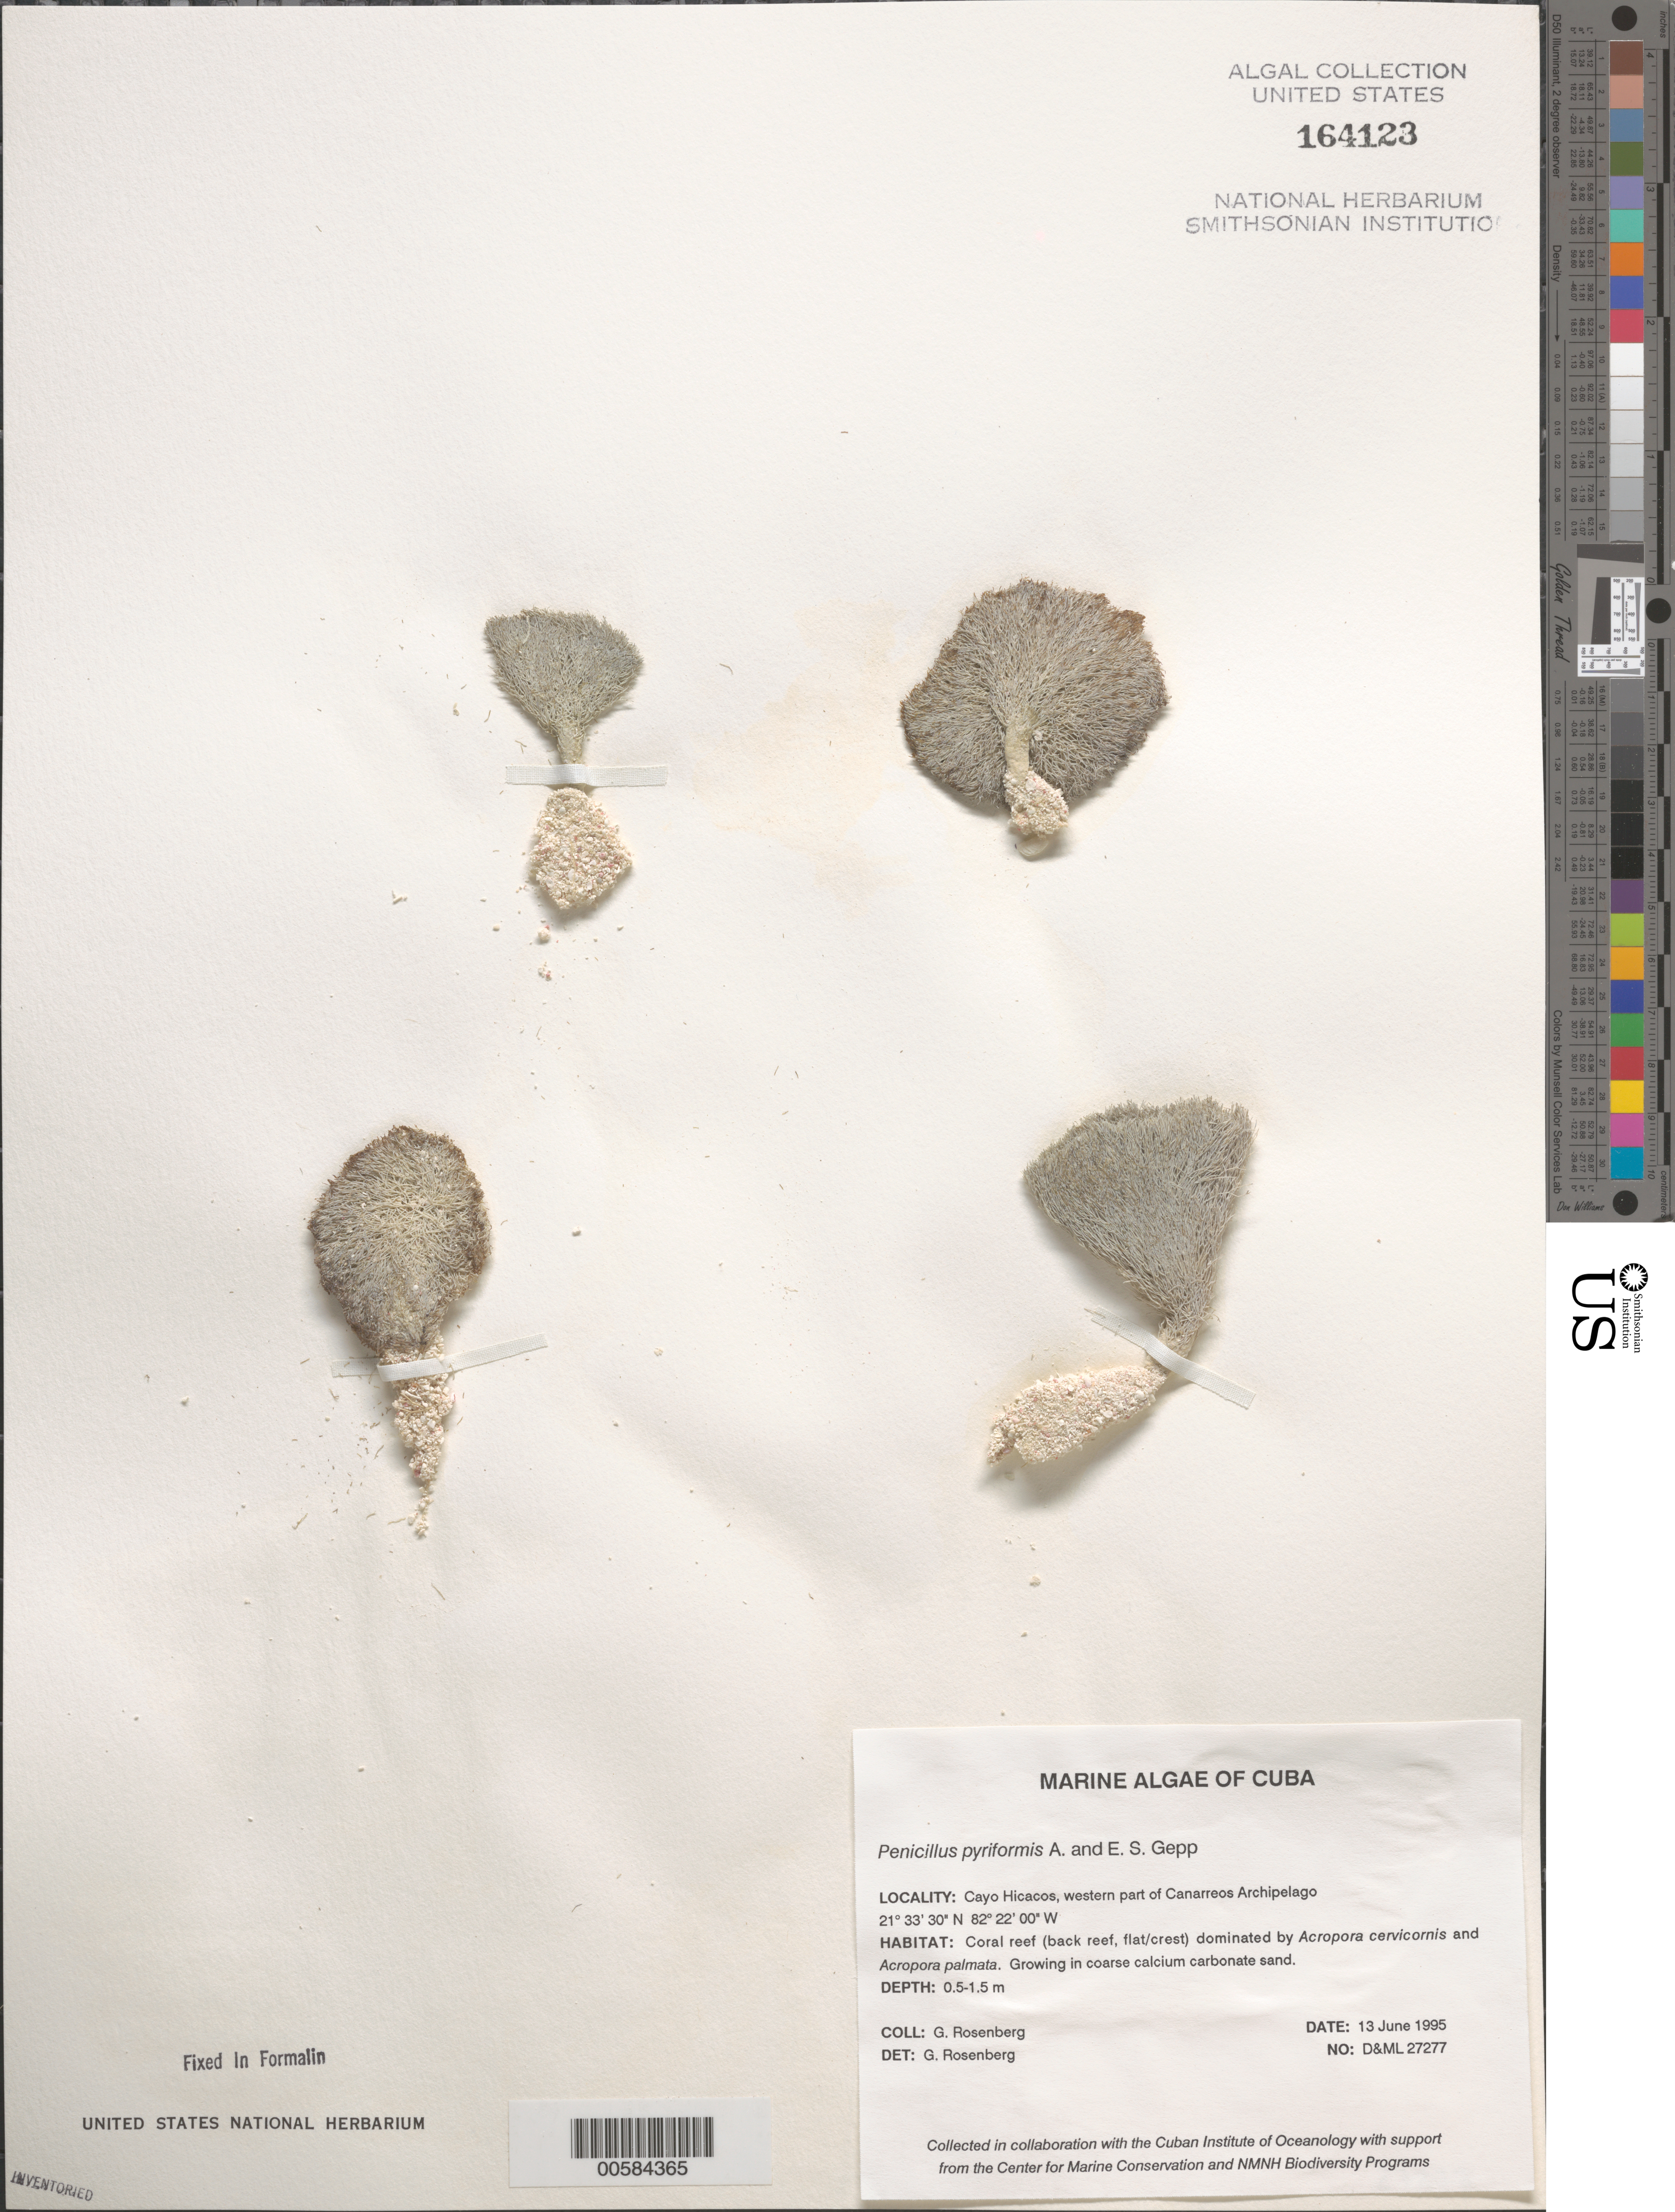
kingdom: Plantae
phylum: Chlorophyta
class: Ulvophyceae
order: Bryopsidales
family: Udoteaceae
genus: Penicillus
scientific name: Penicillus pyriformis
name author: A. Gepp & E. Gepp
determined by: Rosenberg, G.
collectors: G. Rosenberg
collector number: D&ML 27277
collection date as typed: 13 Jun 1995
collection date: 1995-06-13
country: Cuba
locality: Cayo hicacos, western canarreos archipelago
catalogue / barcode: US 164123